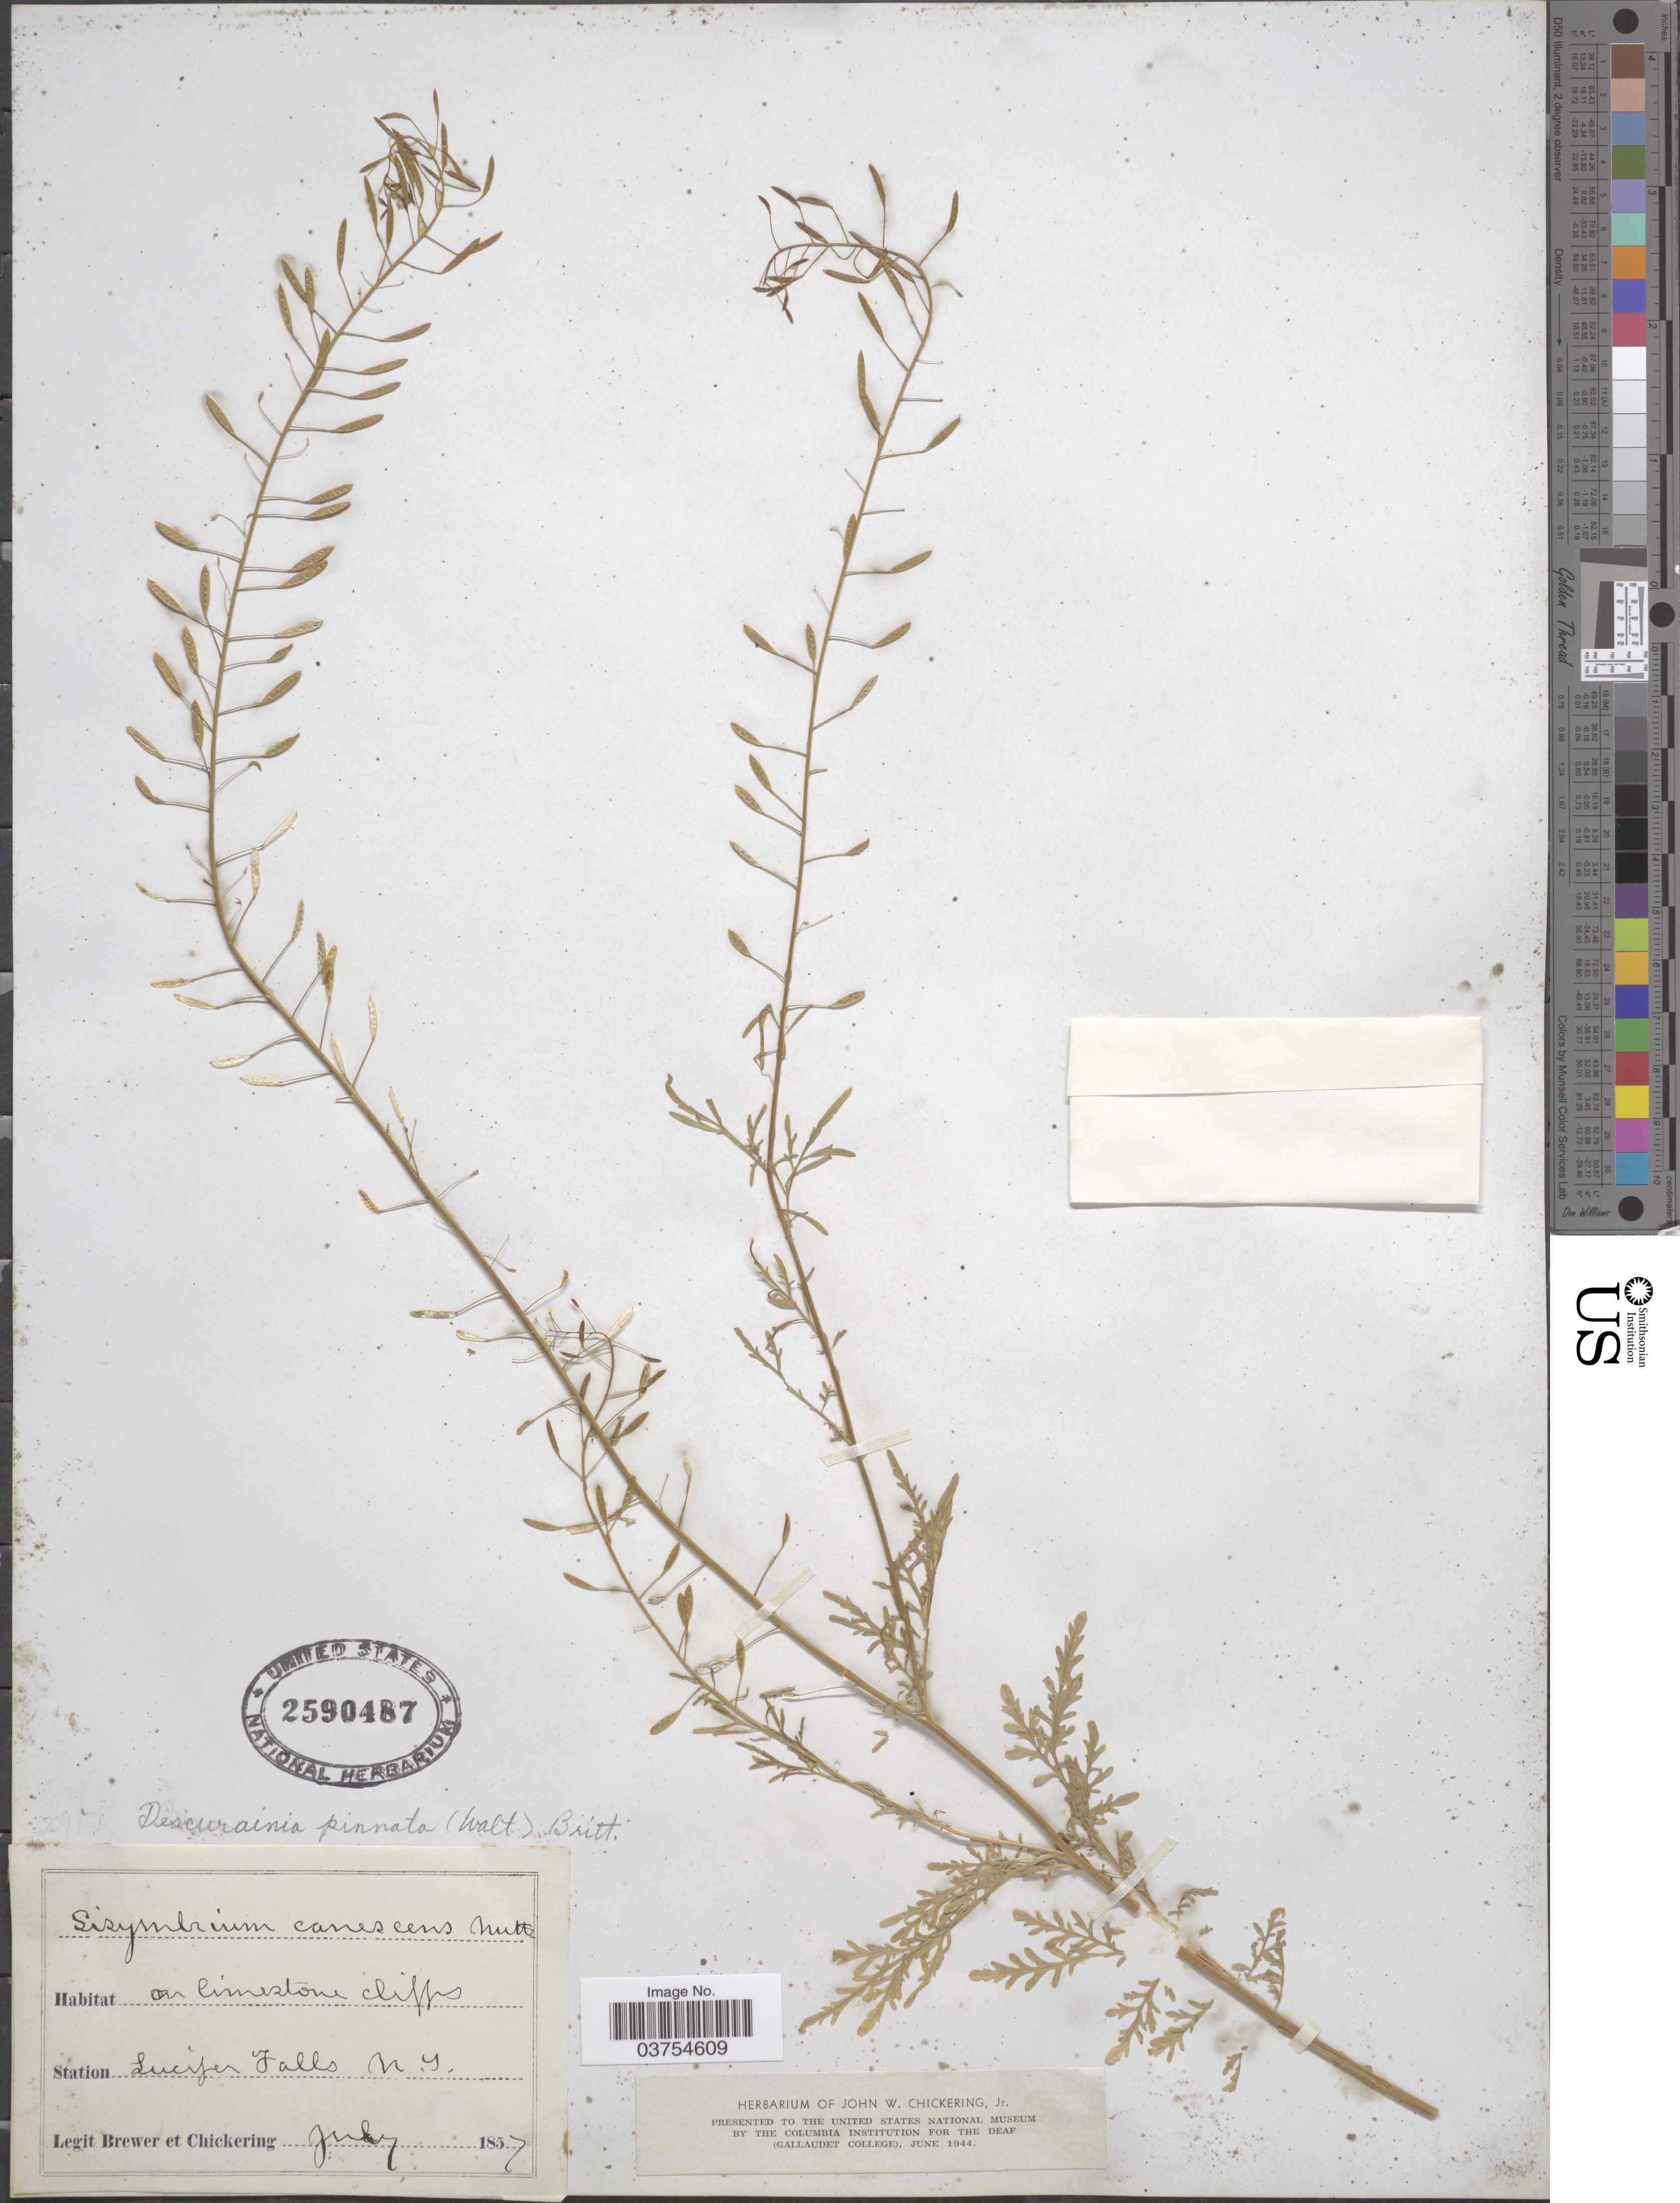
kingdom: Plantae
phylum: Tracheophyta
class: Magnoliopsida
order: Brassicales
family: Brassicaceae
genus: Descurainia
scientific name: Descurainia pinnata var. brachycarpa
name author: (Richardson) Fernald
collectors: -. Brewer & J. W. Chickering Jr.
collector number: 2917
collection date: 1857-07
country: United States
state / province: New York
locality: Station Lucifer Falls.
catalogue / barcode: US 2590487